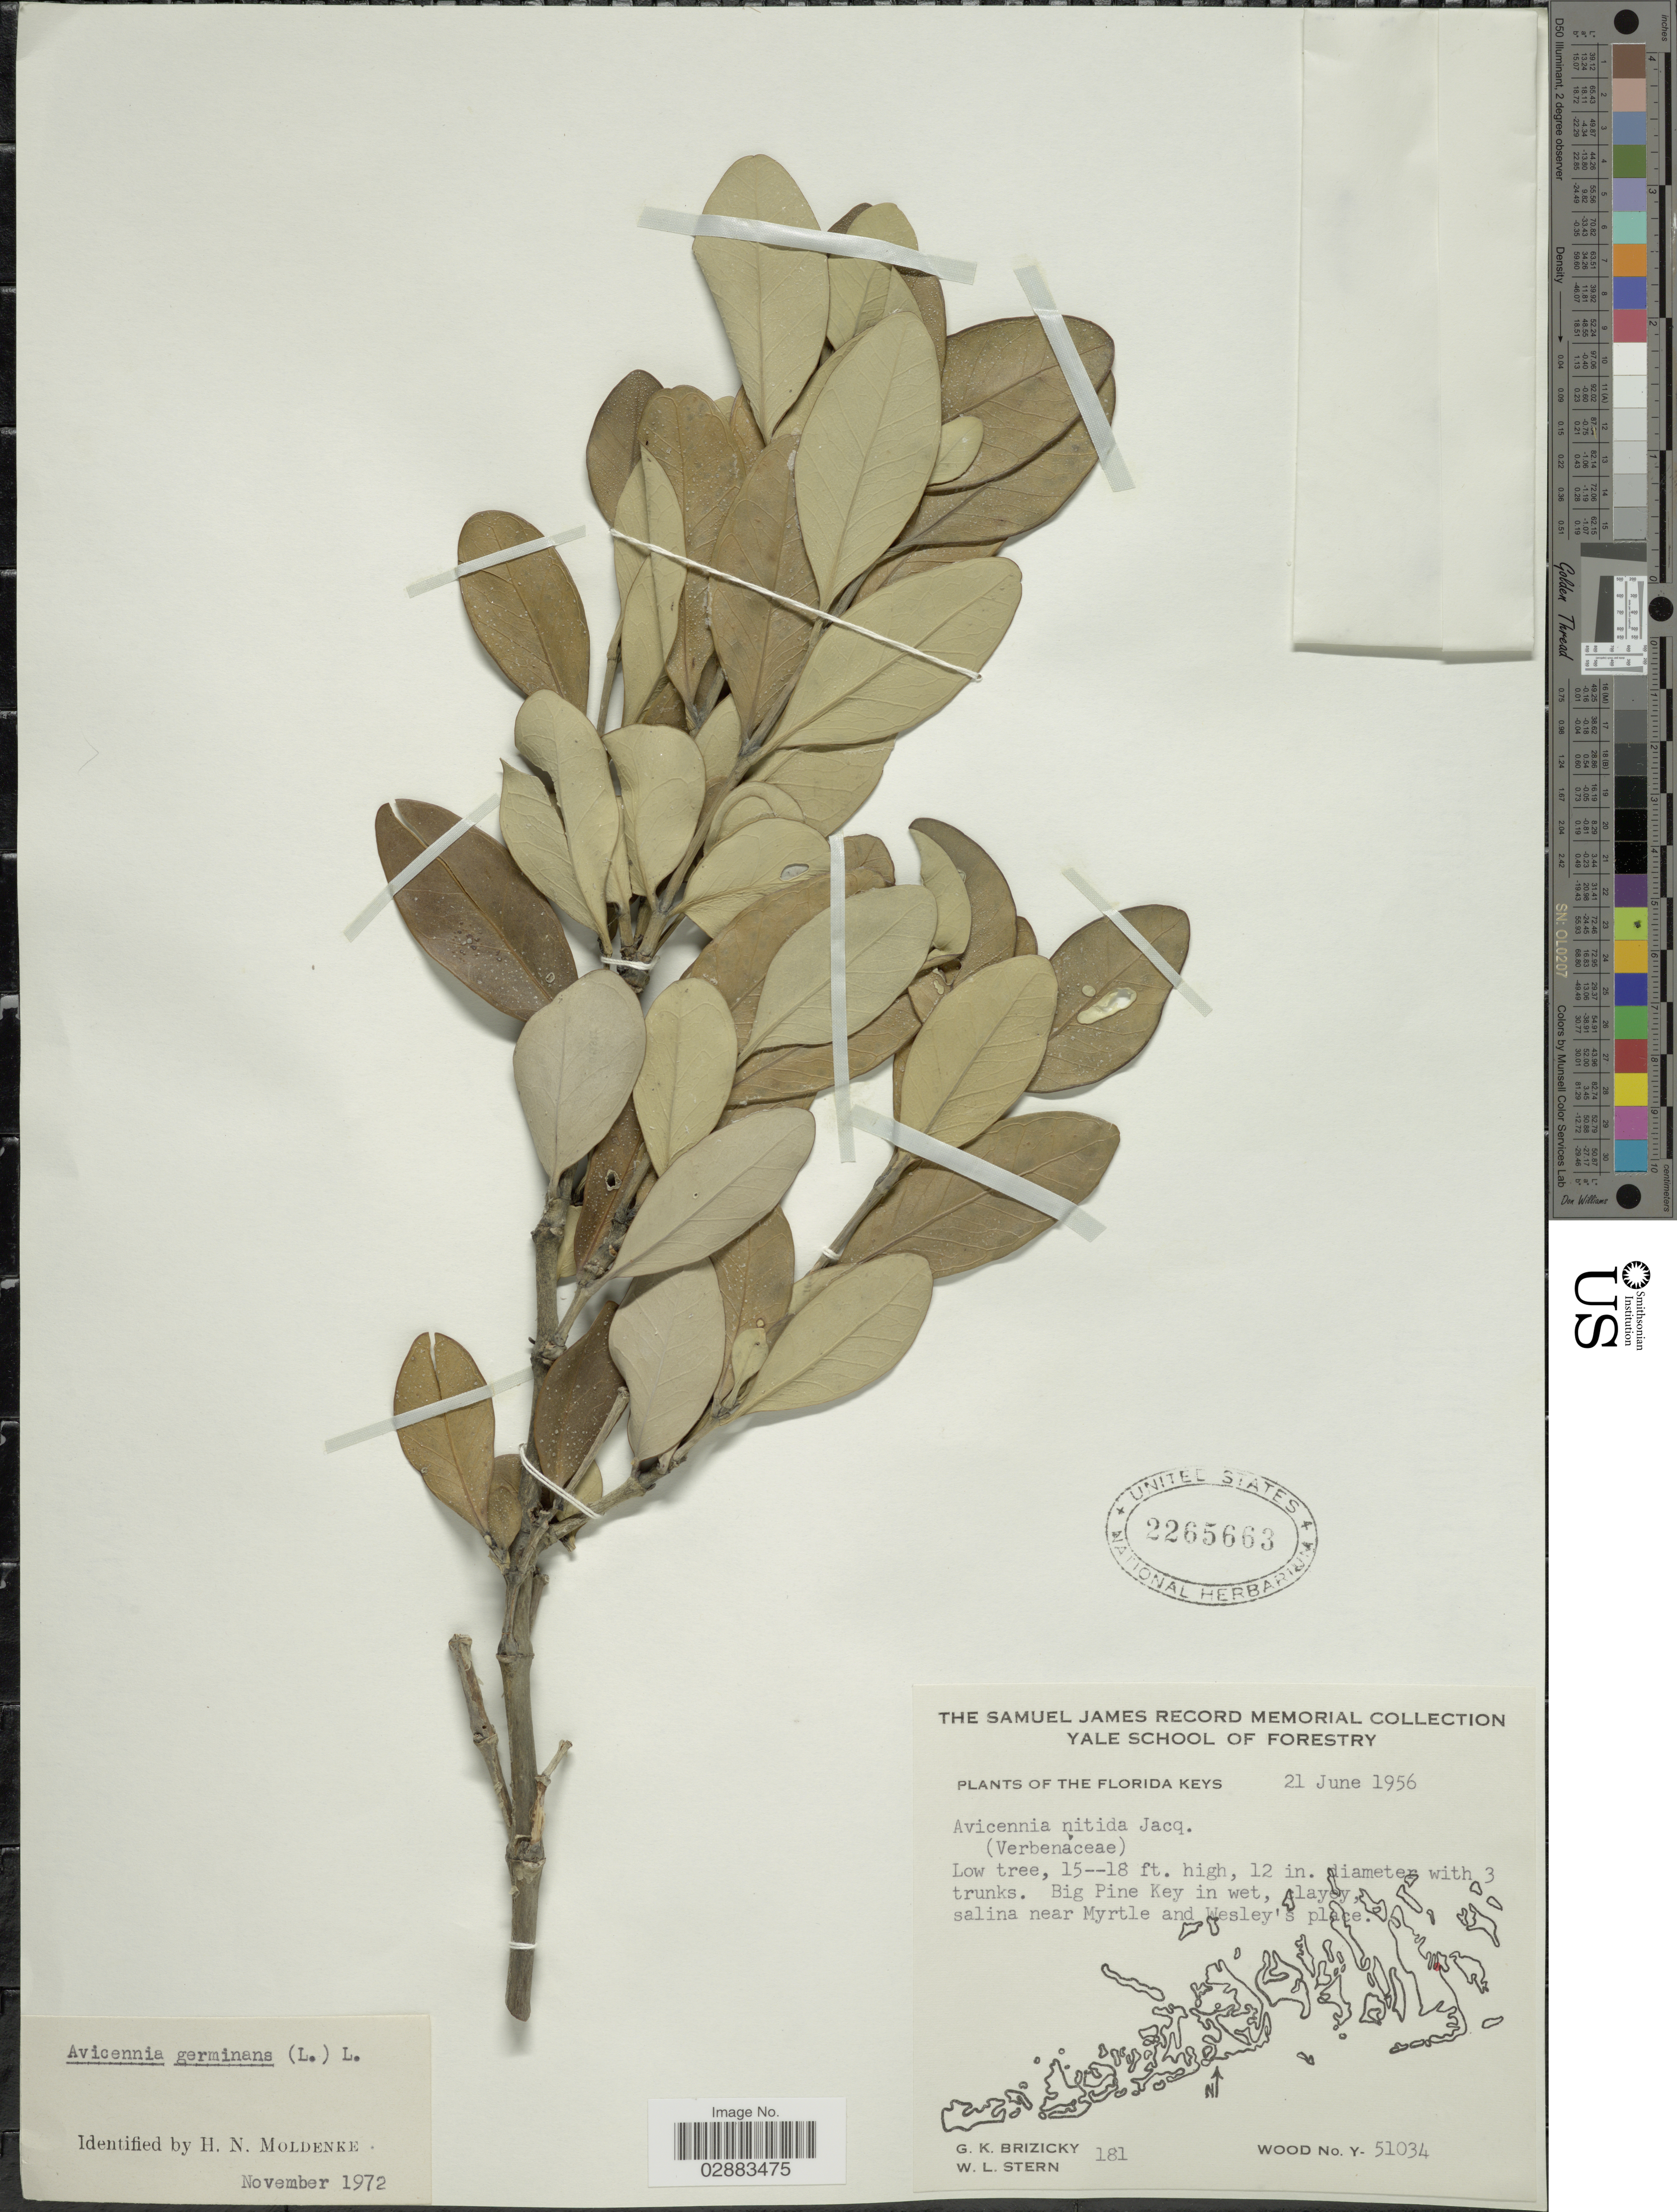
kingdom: Plantae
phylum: Tracheophyta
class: Magnoliopsida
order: Lamiales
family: Acanthaceae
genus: Avicennia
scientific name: Avicennia germinans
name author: (L.) L.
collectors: G. K. Brizicky & W. L. Stern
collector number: Y. 51034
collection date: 1956-06-21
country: United States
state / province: Florida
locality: Florida Keys. Big Pine Key in wet, clayley, salina near Myrtle and Wesley's place.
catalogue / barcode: US 2265663